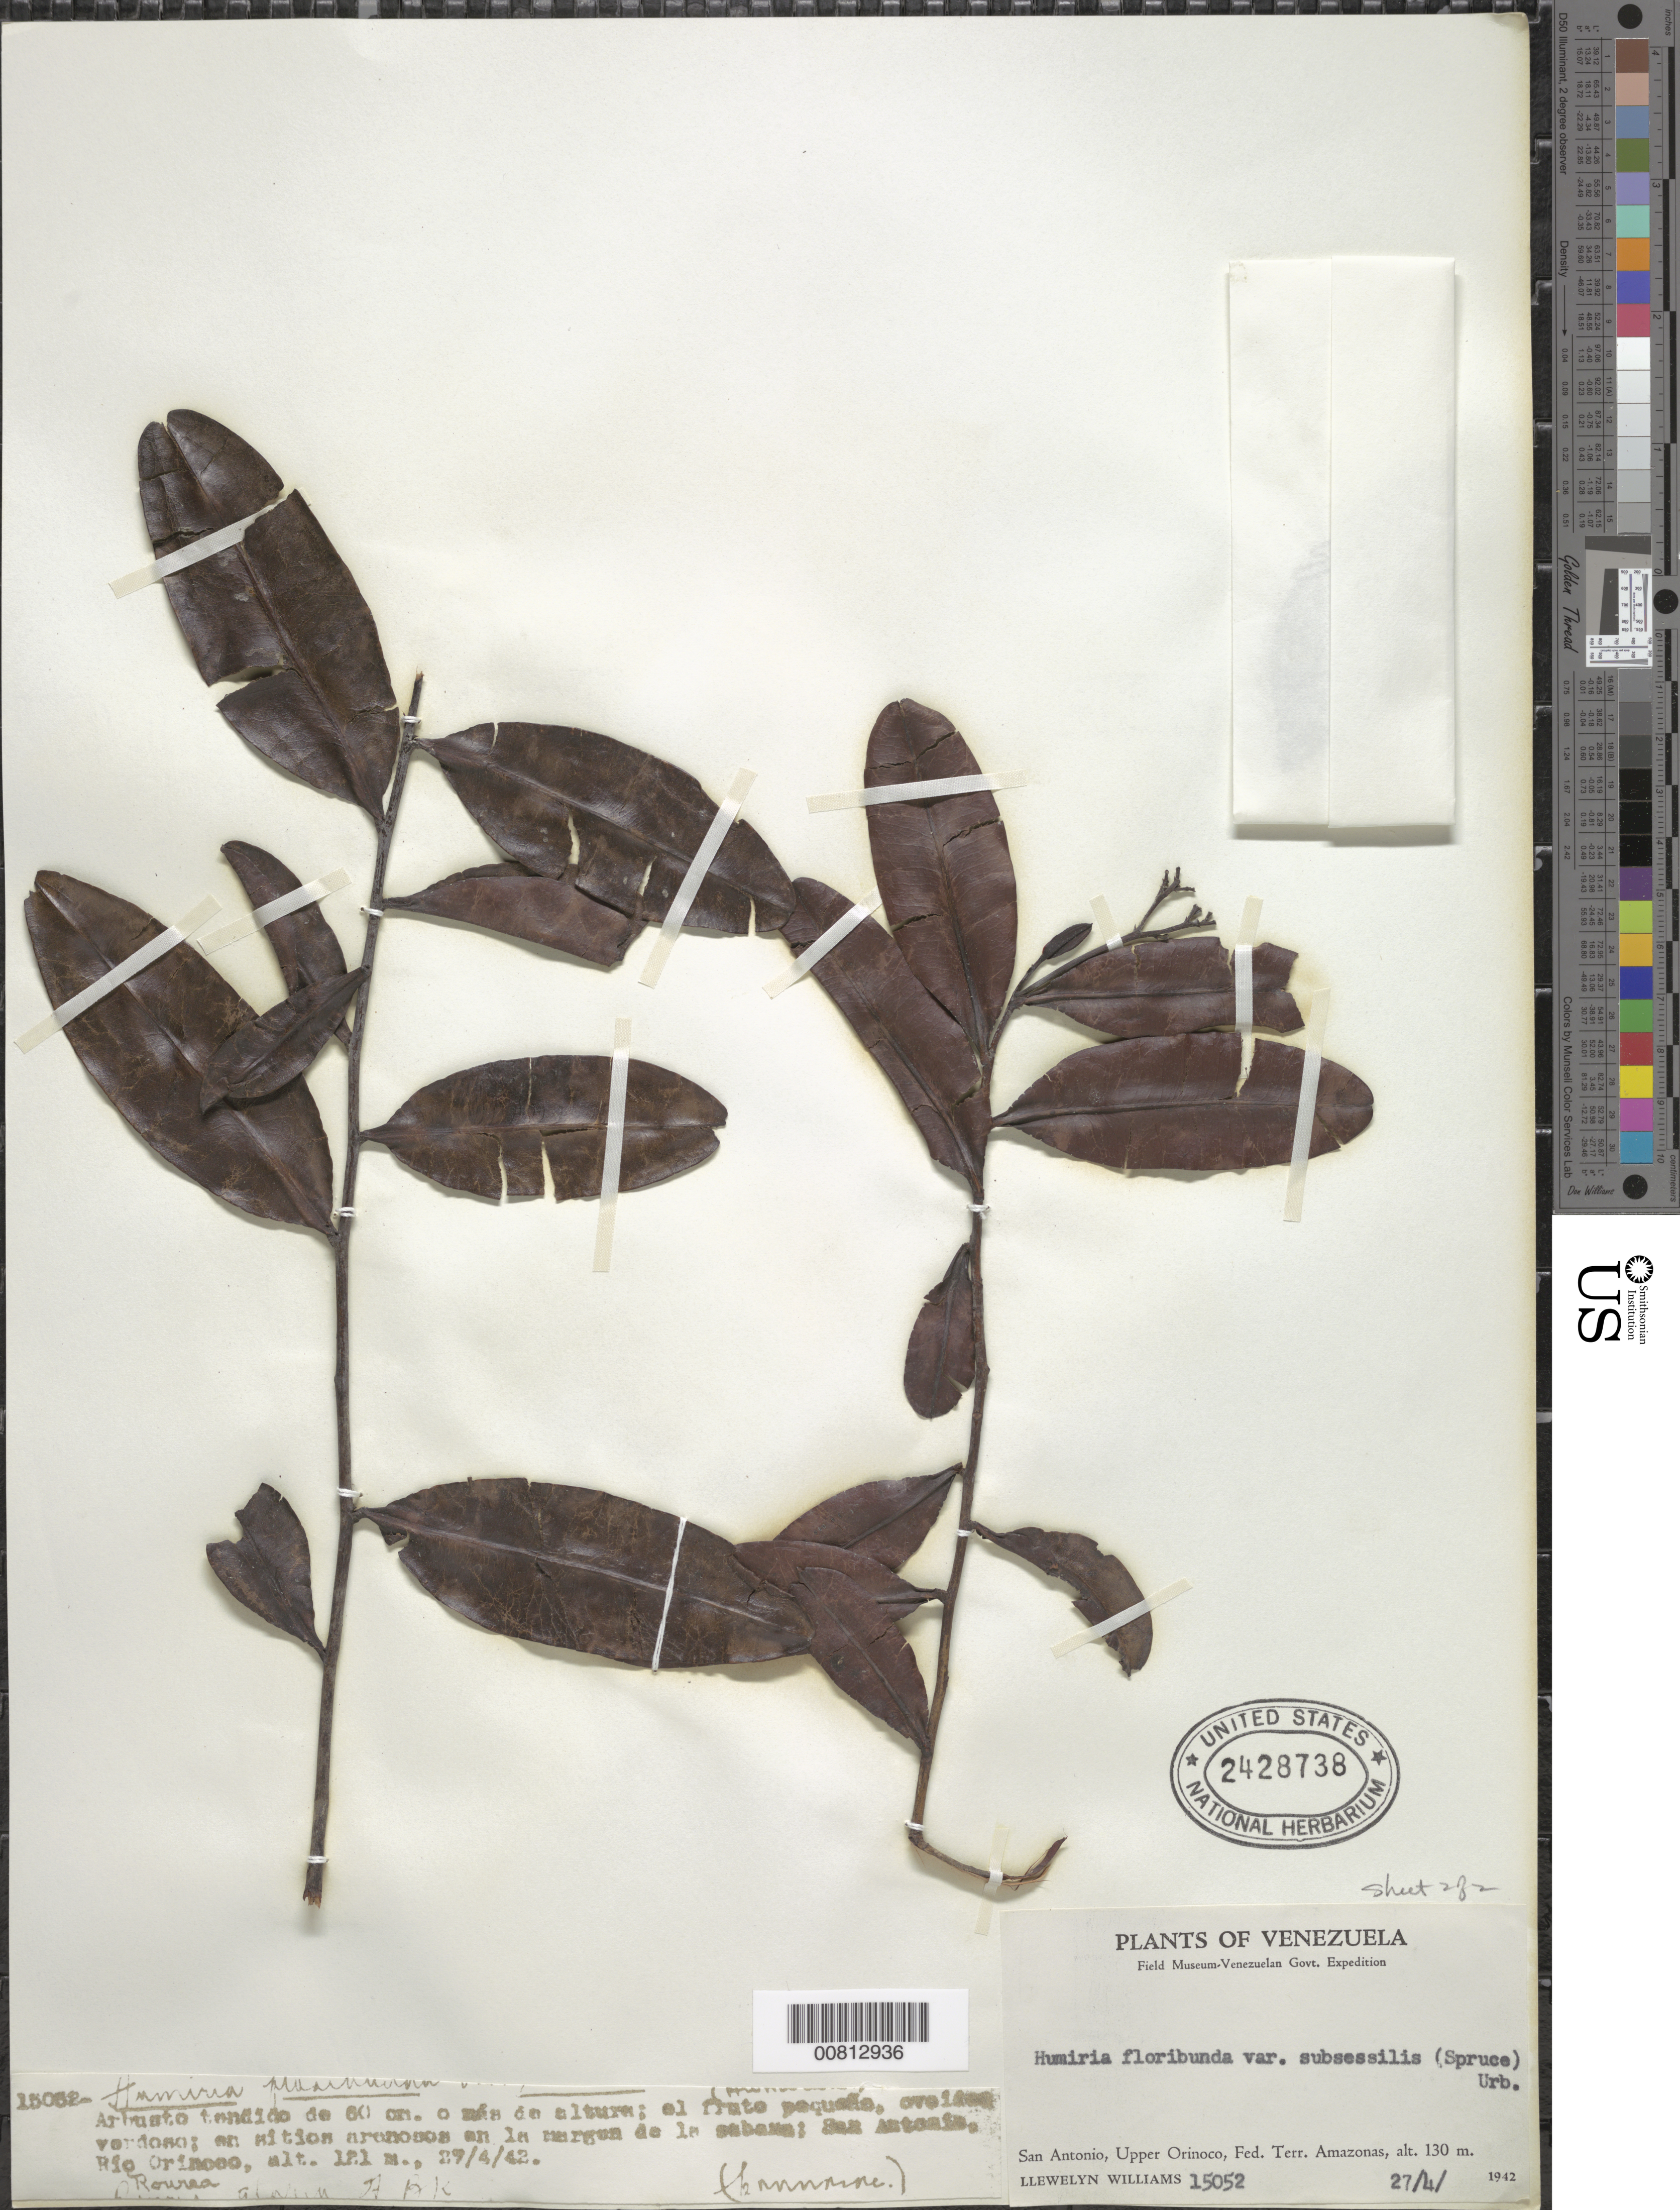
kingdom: Plantae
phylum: Tracheophyta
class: Magnoliopsida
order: Malpighiales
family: Humiriaceae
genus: Humiria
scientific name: Humiria balsamifera var. laurina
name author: Cuatrec.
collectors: Ll. Williams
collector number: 15052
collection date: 1942-04-27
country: Venezuela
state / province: Amazonas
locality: San Antonio, Upper Orinoco, Fed. Terr. Amazonas. Rio Orinoco.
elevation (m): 121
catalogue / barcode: US 2428738